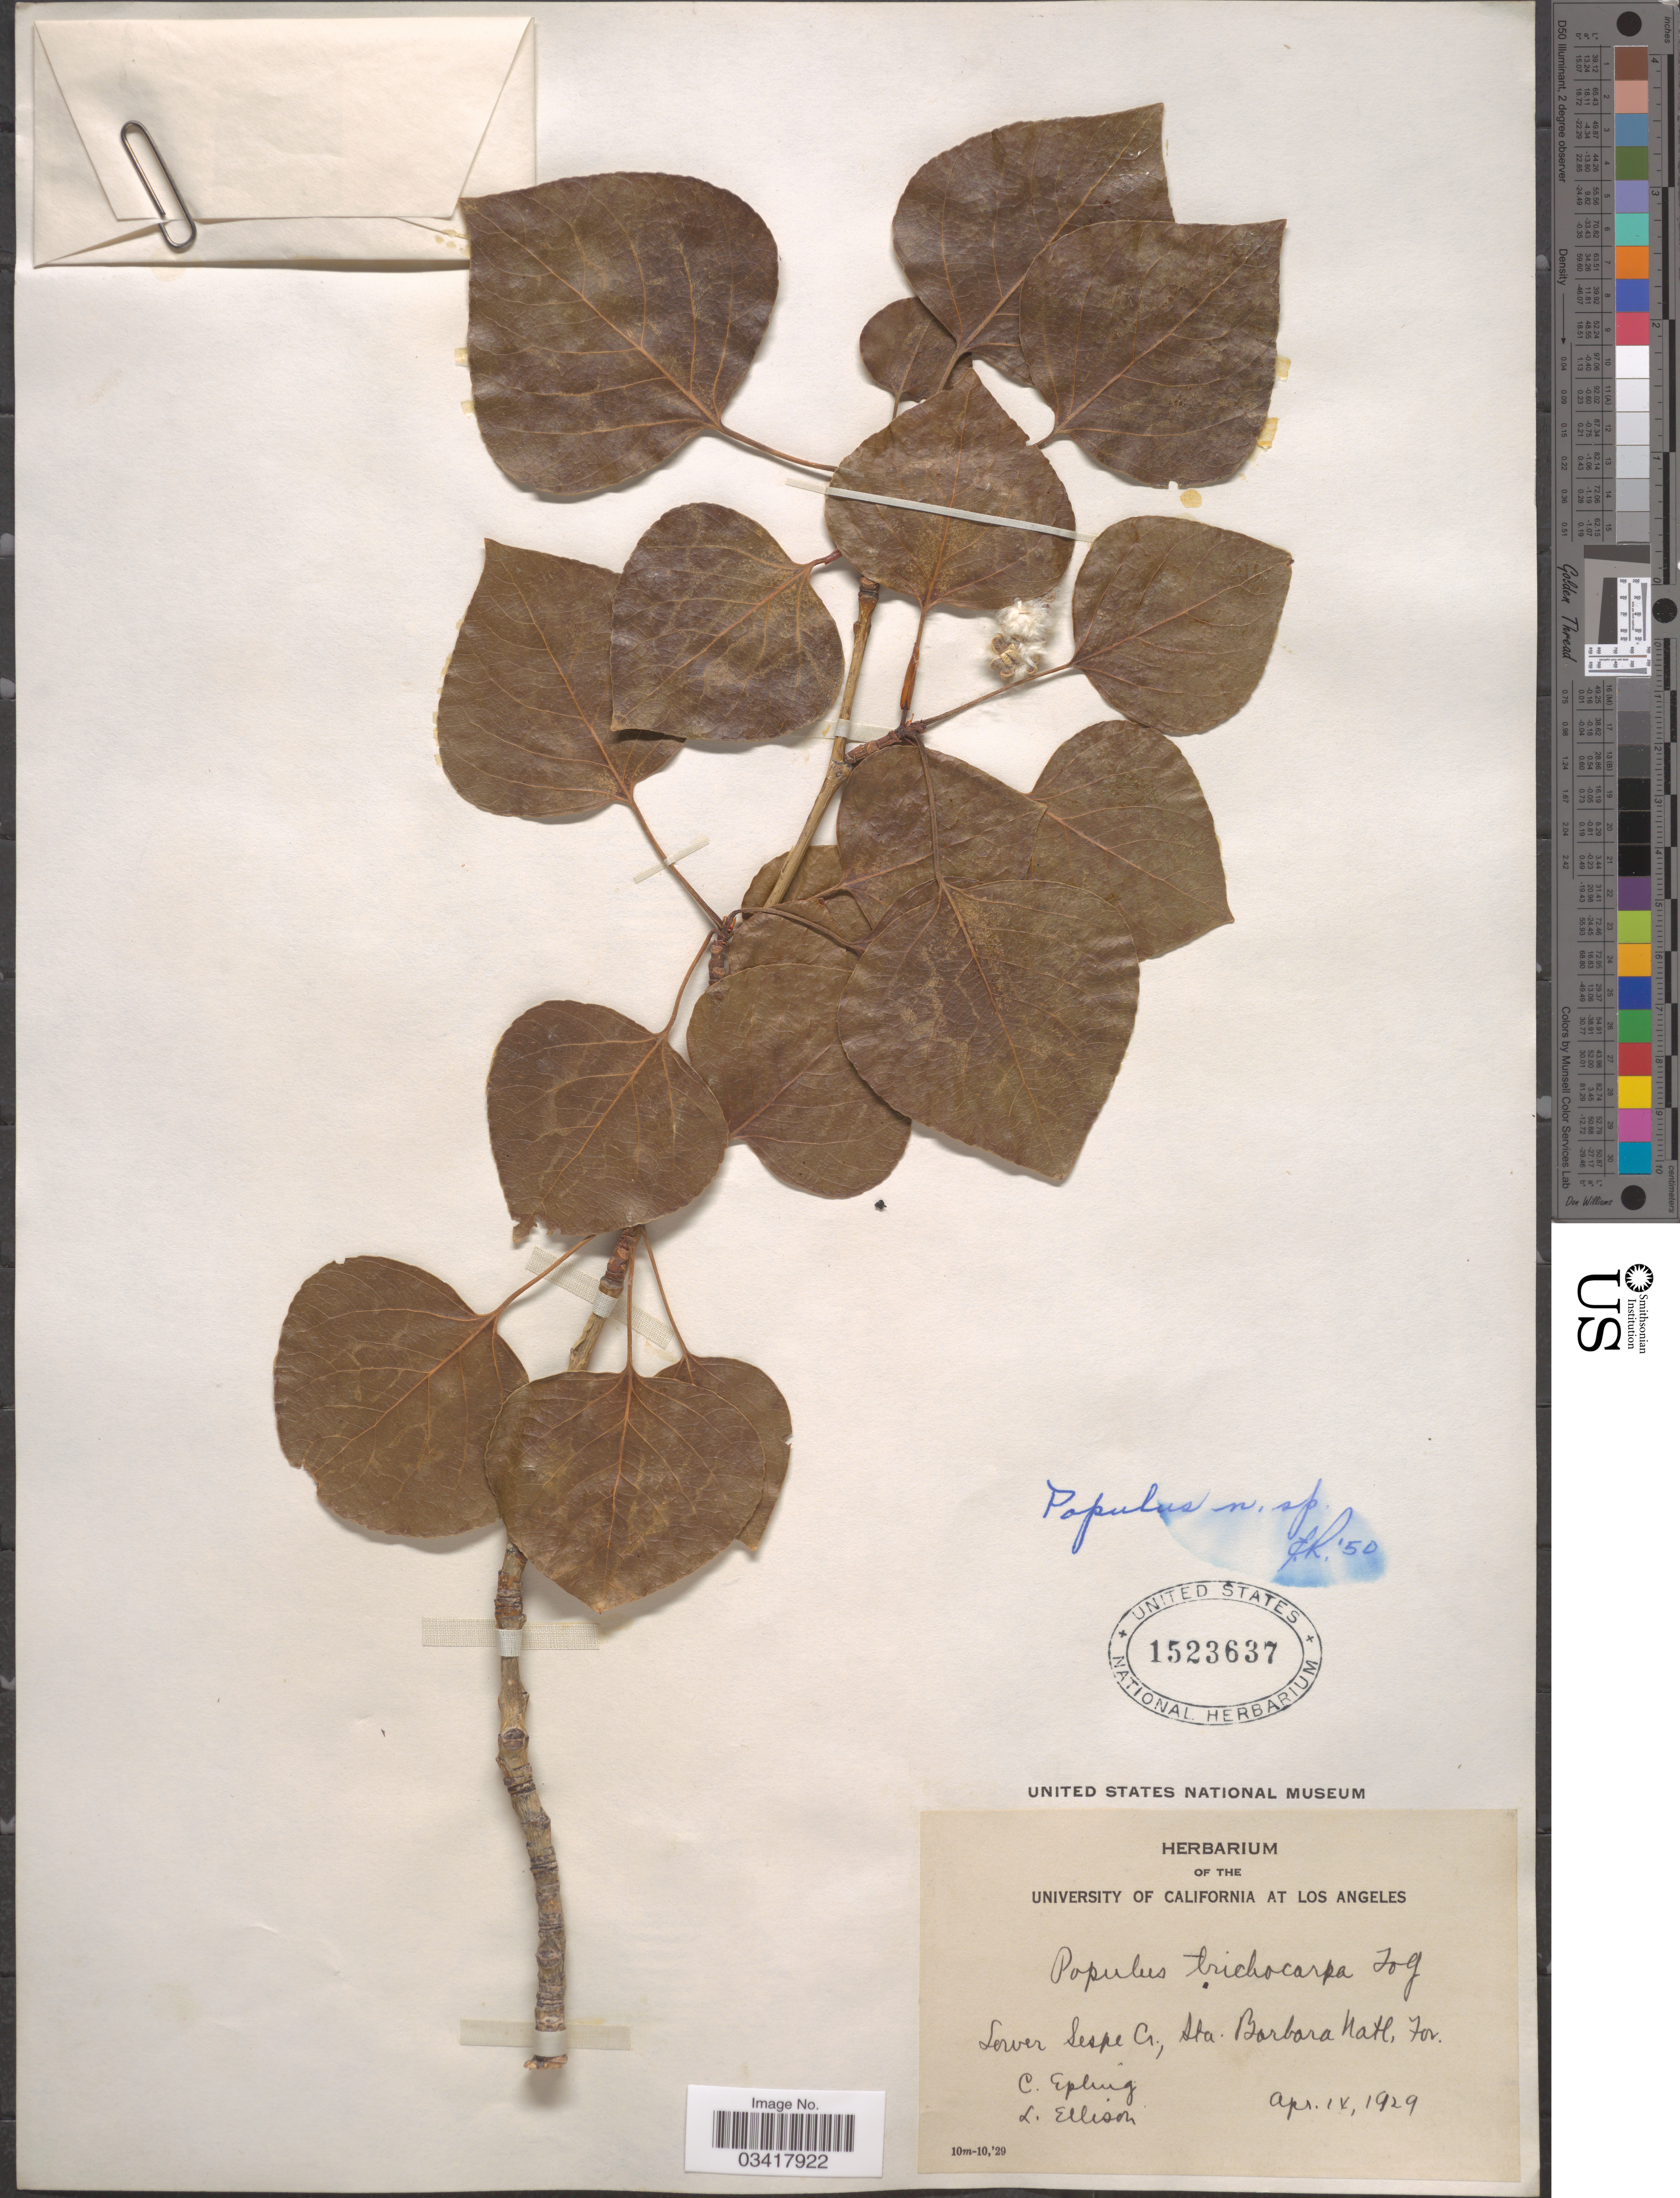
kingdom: Plantae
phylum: Tracheophyta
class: Magnoliopsida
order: Malpighiales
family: Salicaceae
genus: Populus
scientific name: Populus trichocarpa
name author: Torr. & A. Gray ex W. Hook.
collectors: C. C. Epling & L. Ellison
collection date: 1929-04-14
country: United States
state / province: California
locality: Lower Sespe Cr., Sta. Barbara Natl. For.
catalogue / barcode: US 1523637